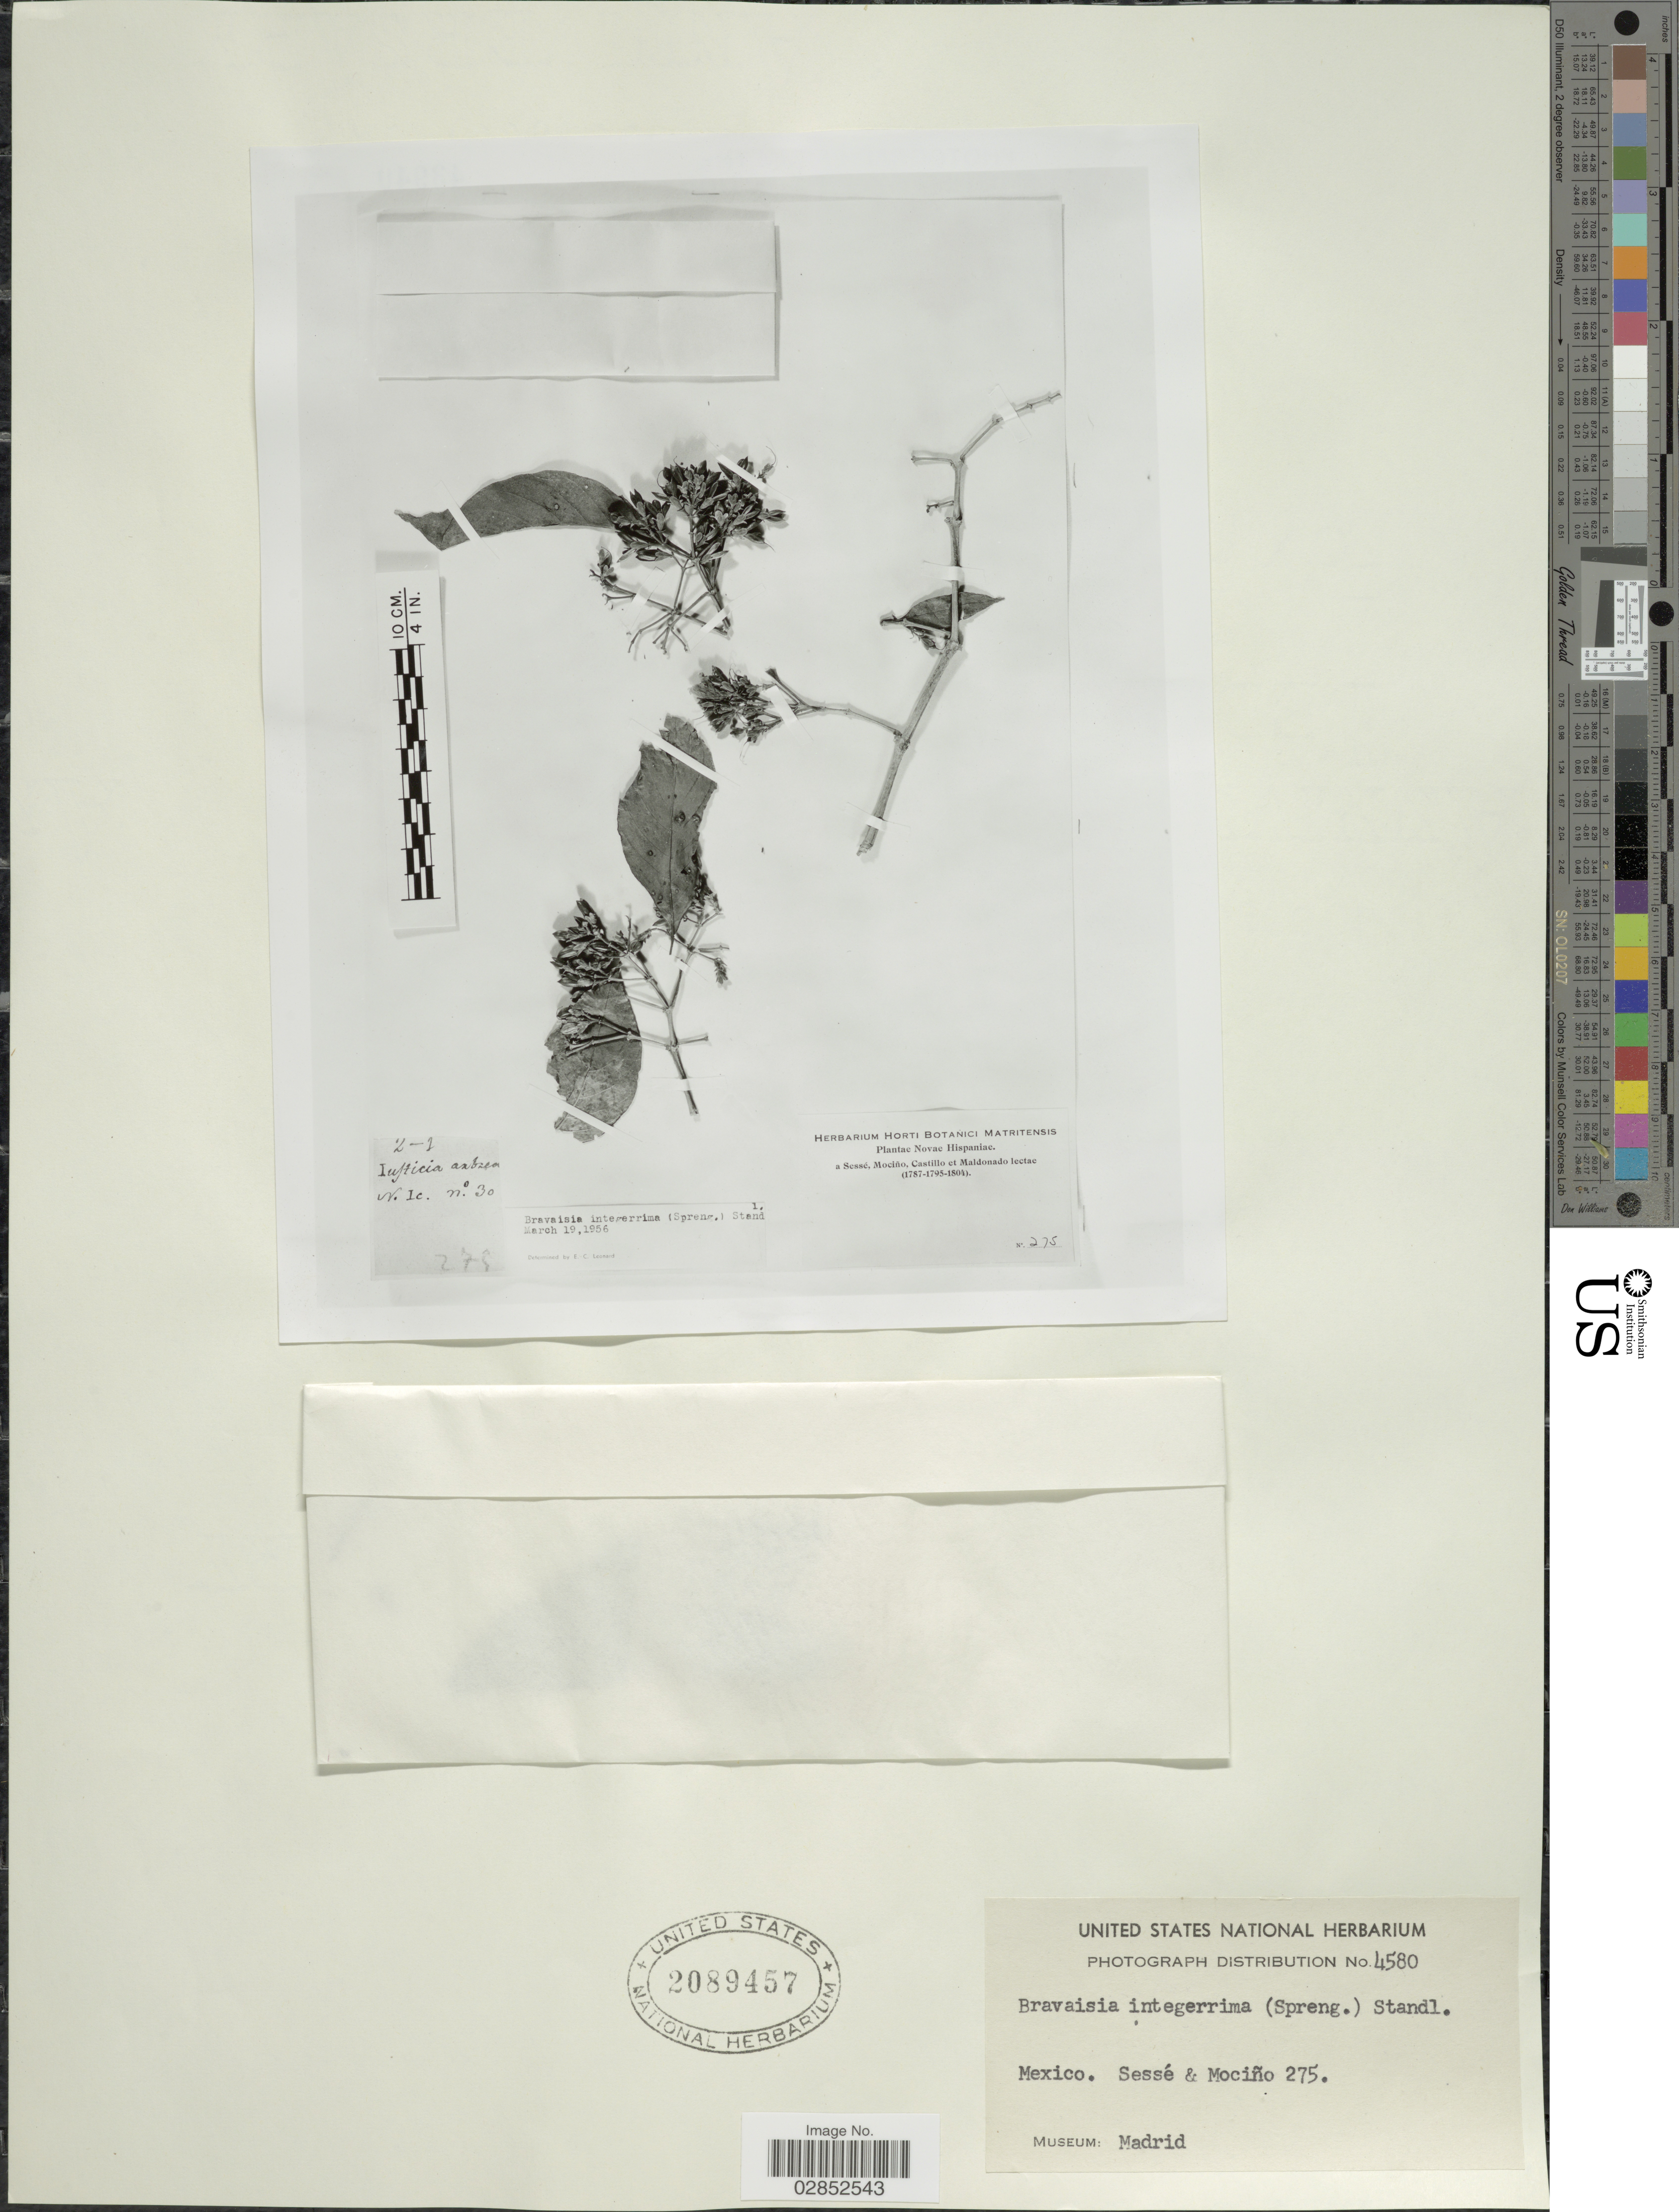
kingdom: Plantae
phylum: Tracheophyta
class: Magnoliopsida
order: Lamiales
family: Acanthaceae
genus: Bravaisia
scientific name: Bravaisia integerrima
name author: (Spreng.) Standl.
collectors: Sessé, -- & Mociño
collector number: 275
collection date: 1787/1804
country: Mexico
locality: Novae Hispaniae.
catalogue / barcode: US 2089457